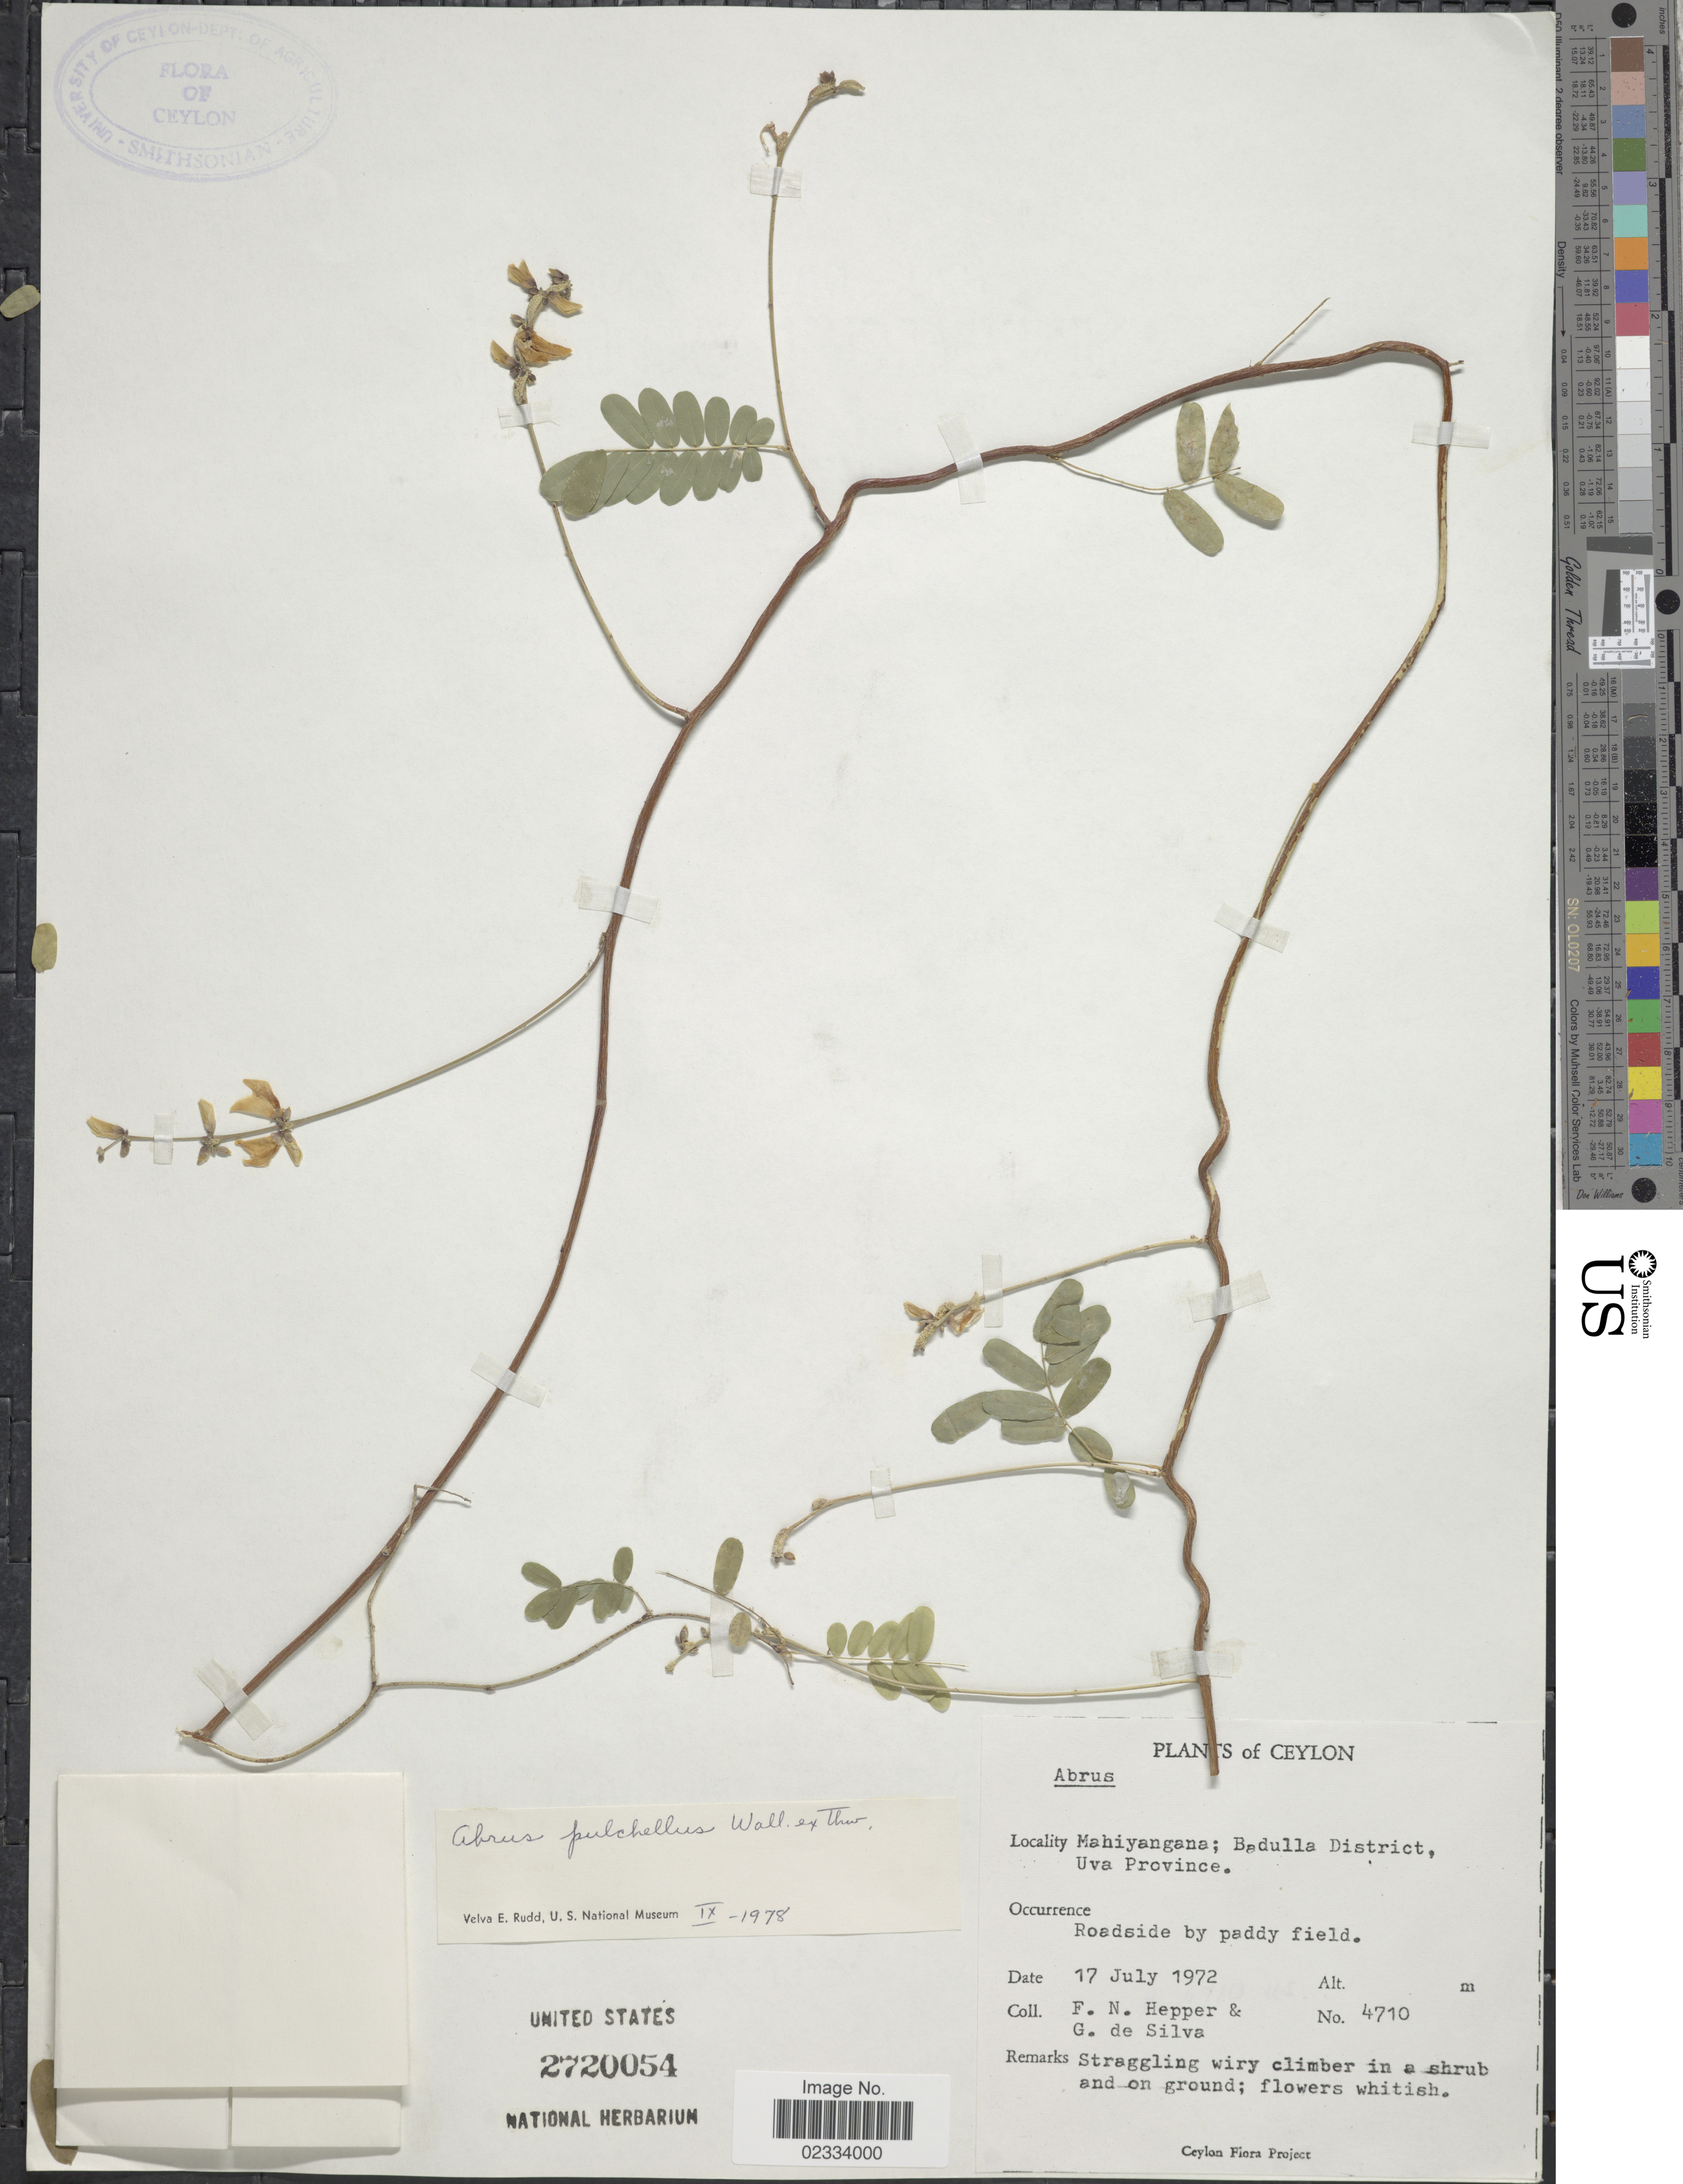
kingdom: Plantae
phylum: Tracheophyta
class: Magnoliopsida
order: Fabales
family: Fabaceae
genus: Abrus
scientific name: Abrus pulchellus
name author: Wall.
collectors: F. Hepper & G. De Silva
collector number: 4710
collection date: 1972-07-17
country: Sri Lanka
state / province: Uva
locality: Ceylon, Mahiyangana; Badulla District, roadside by paddy field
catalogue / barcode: US 2720054